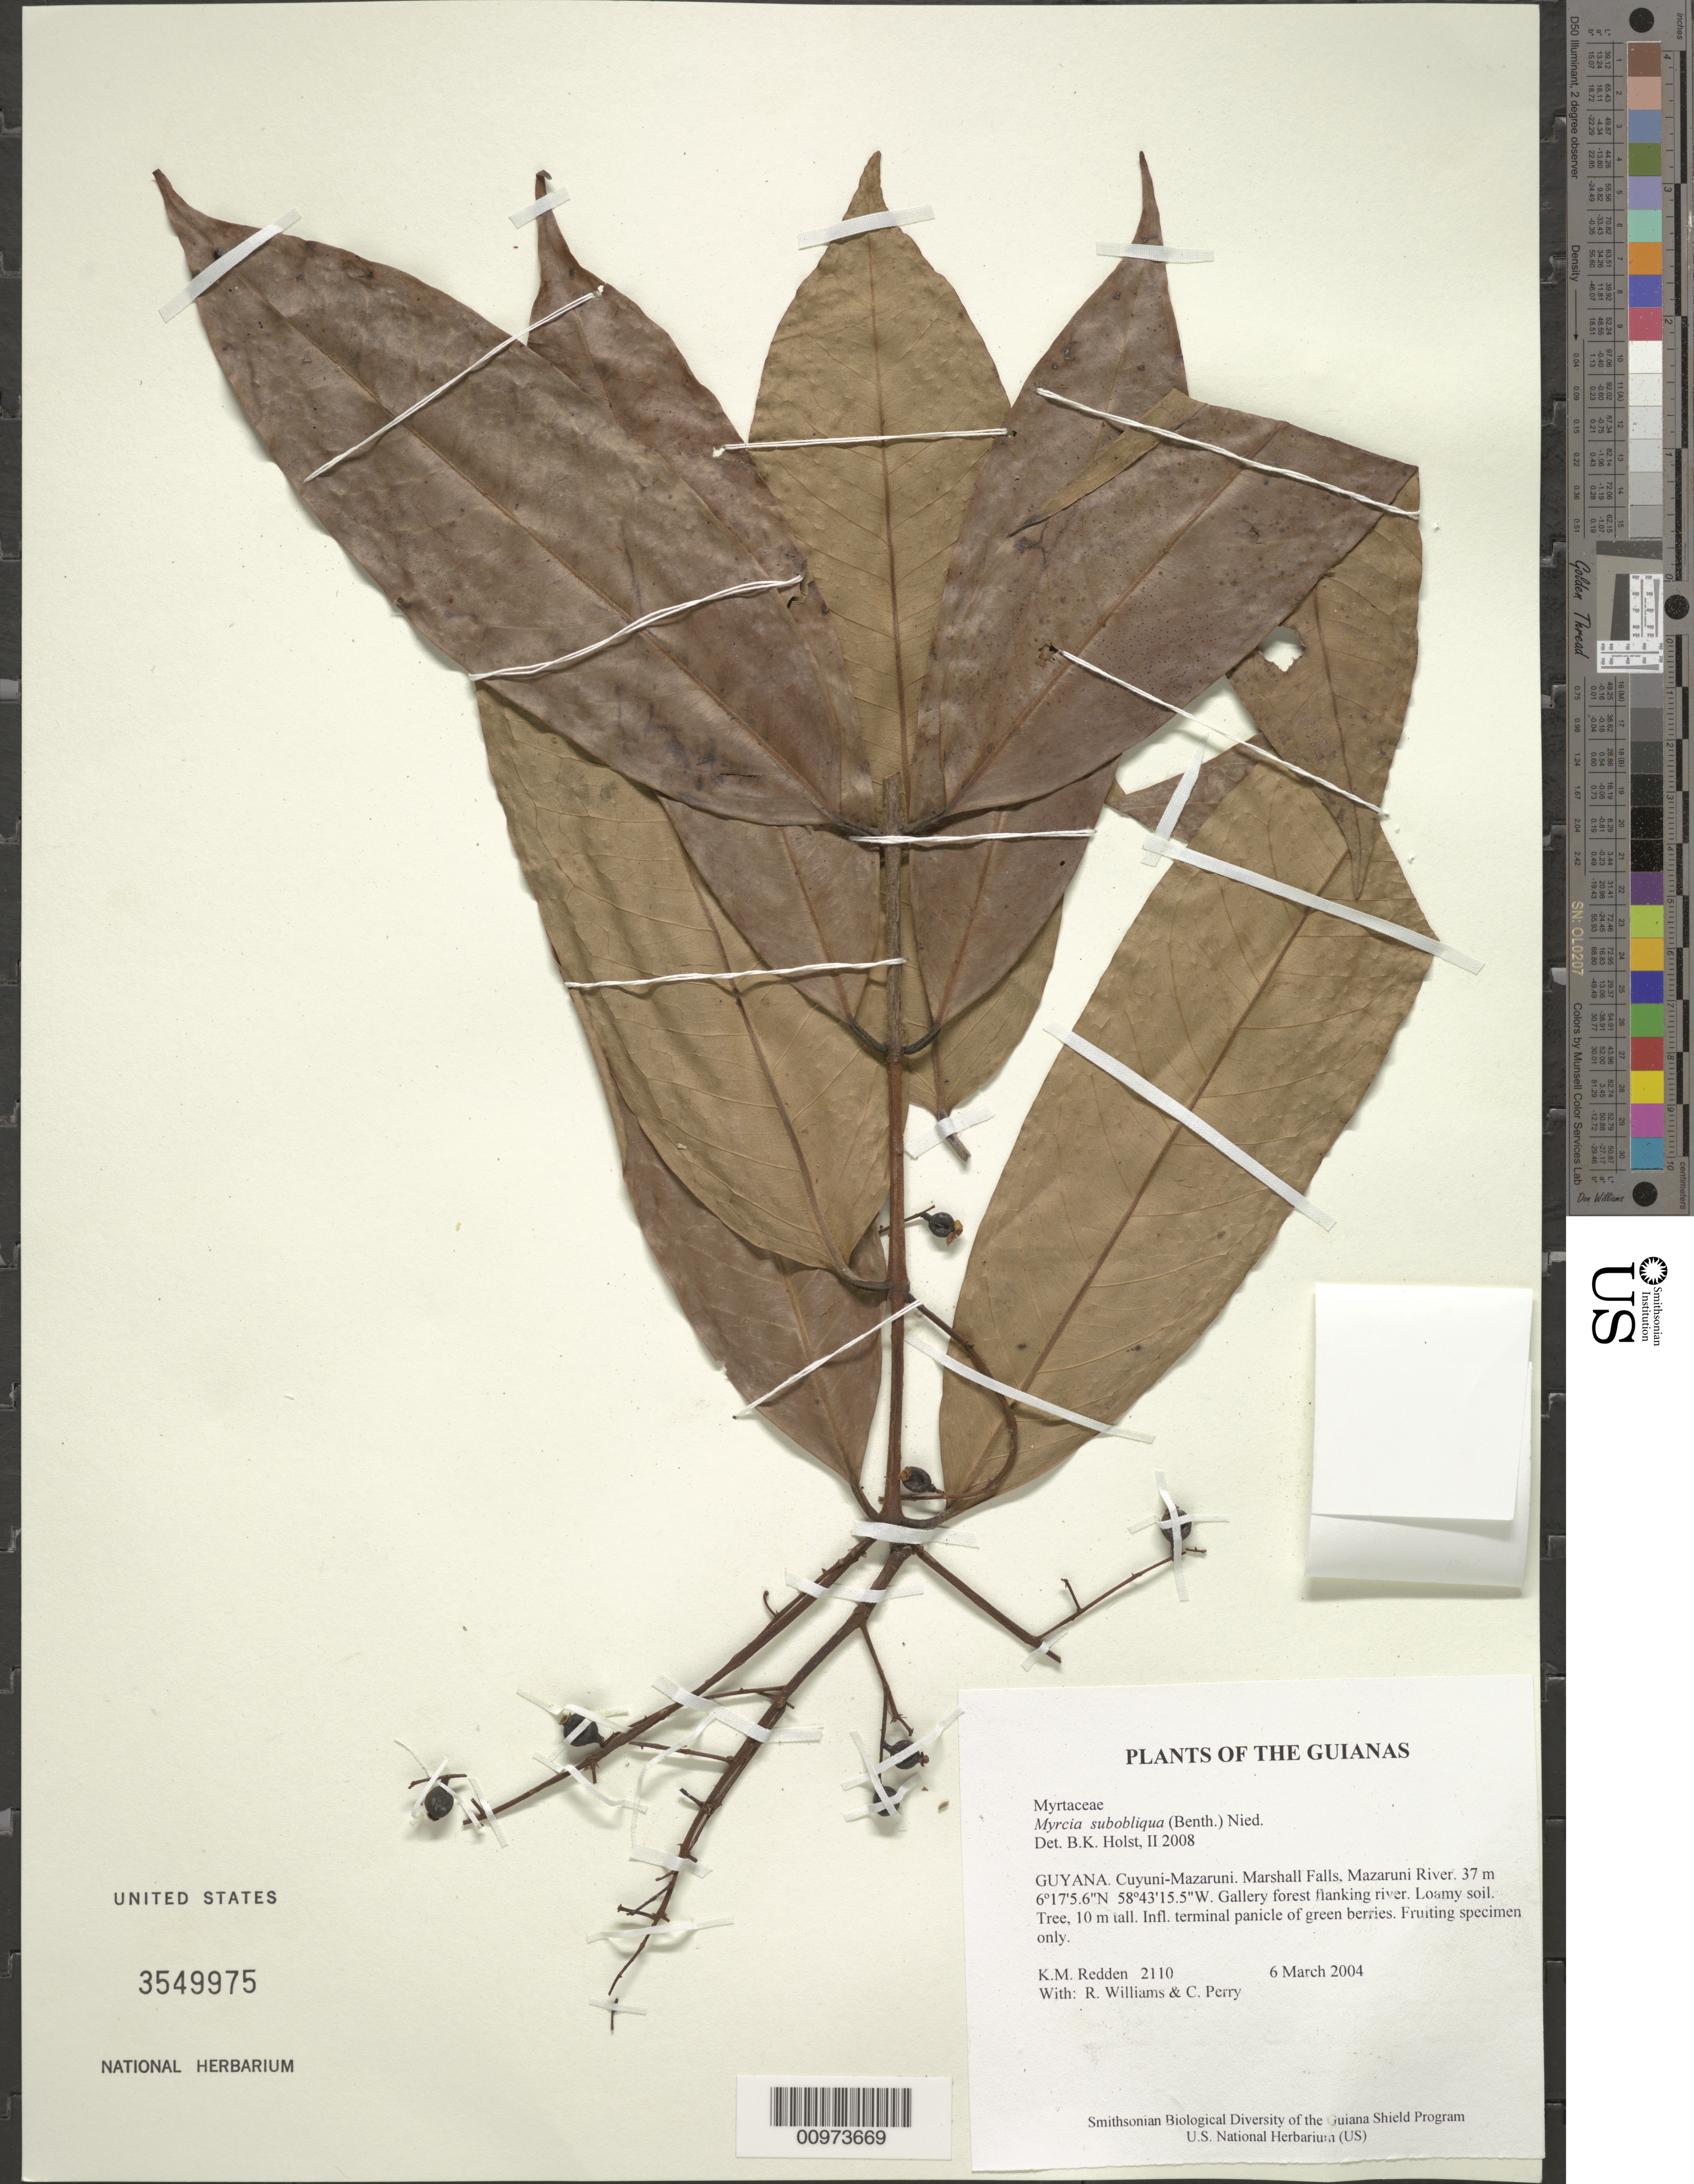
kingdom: Plantae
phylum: Tracheophyta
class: Magnoliopsida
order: Myrtales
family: Myrtaceae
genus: Myrcia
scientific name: Myrcia subobliqua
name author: (Benth.) Neidenzu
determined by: Holst, Bruce K.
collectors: K. M. Redden, R. Williams & C. Perry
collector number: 2110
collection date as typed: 6 March 2004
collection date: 2004-03-06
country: Guyana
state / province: Cuyuni-Mazaruni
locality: Marshall Falls, Mazaruni River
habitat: Gallery forest flanking river. Loamy soil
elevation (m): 37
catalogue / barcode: US 3549975